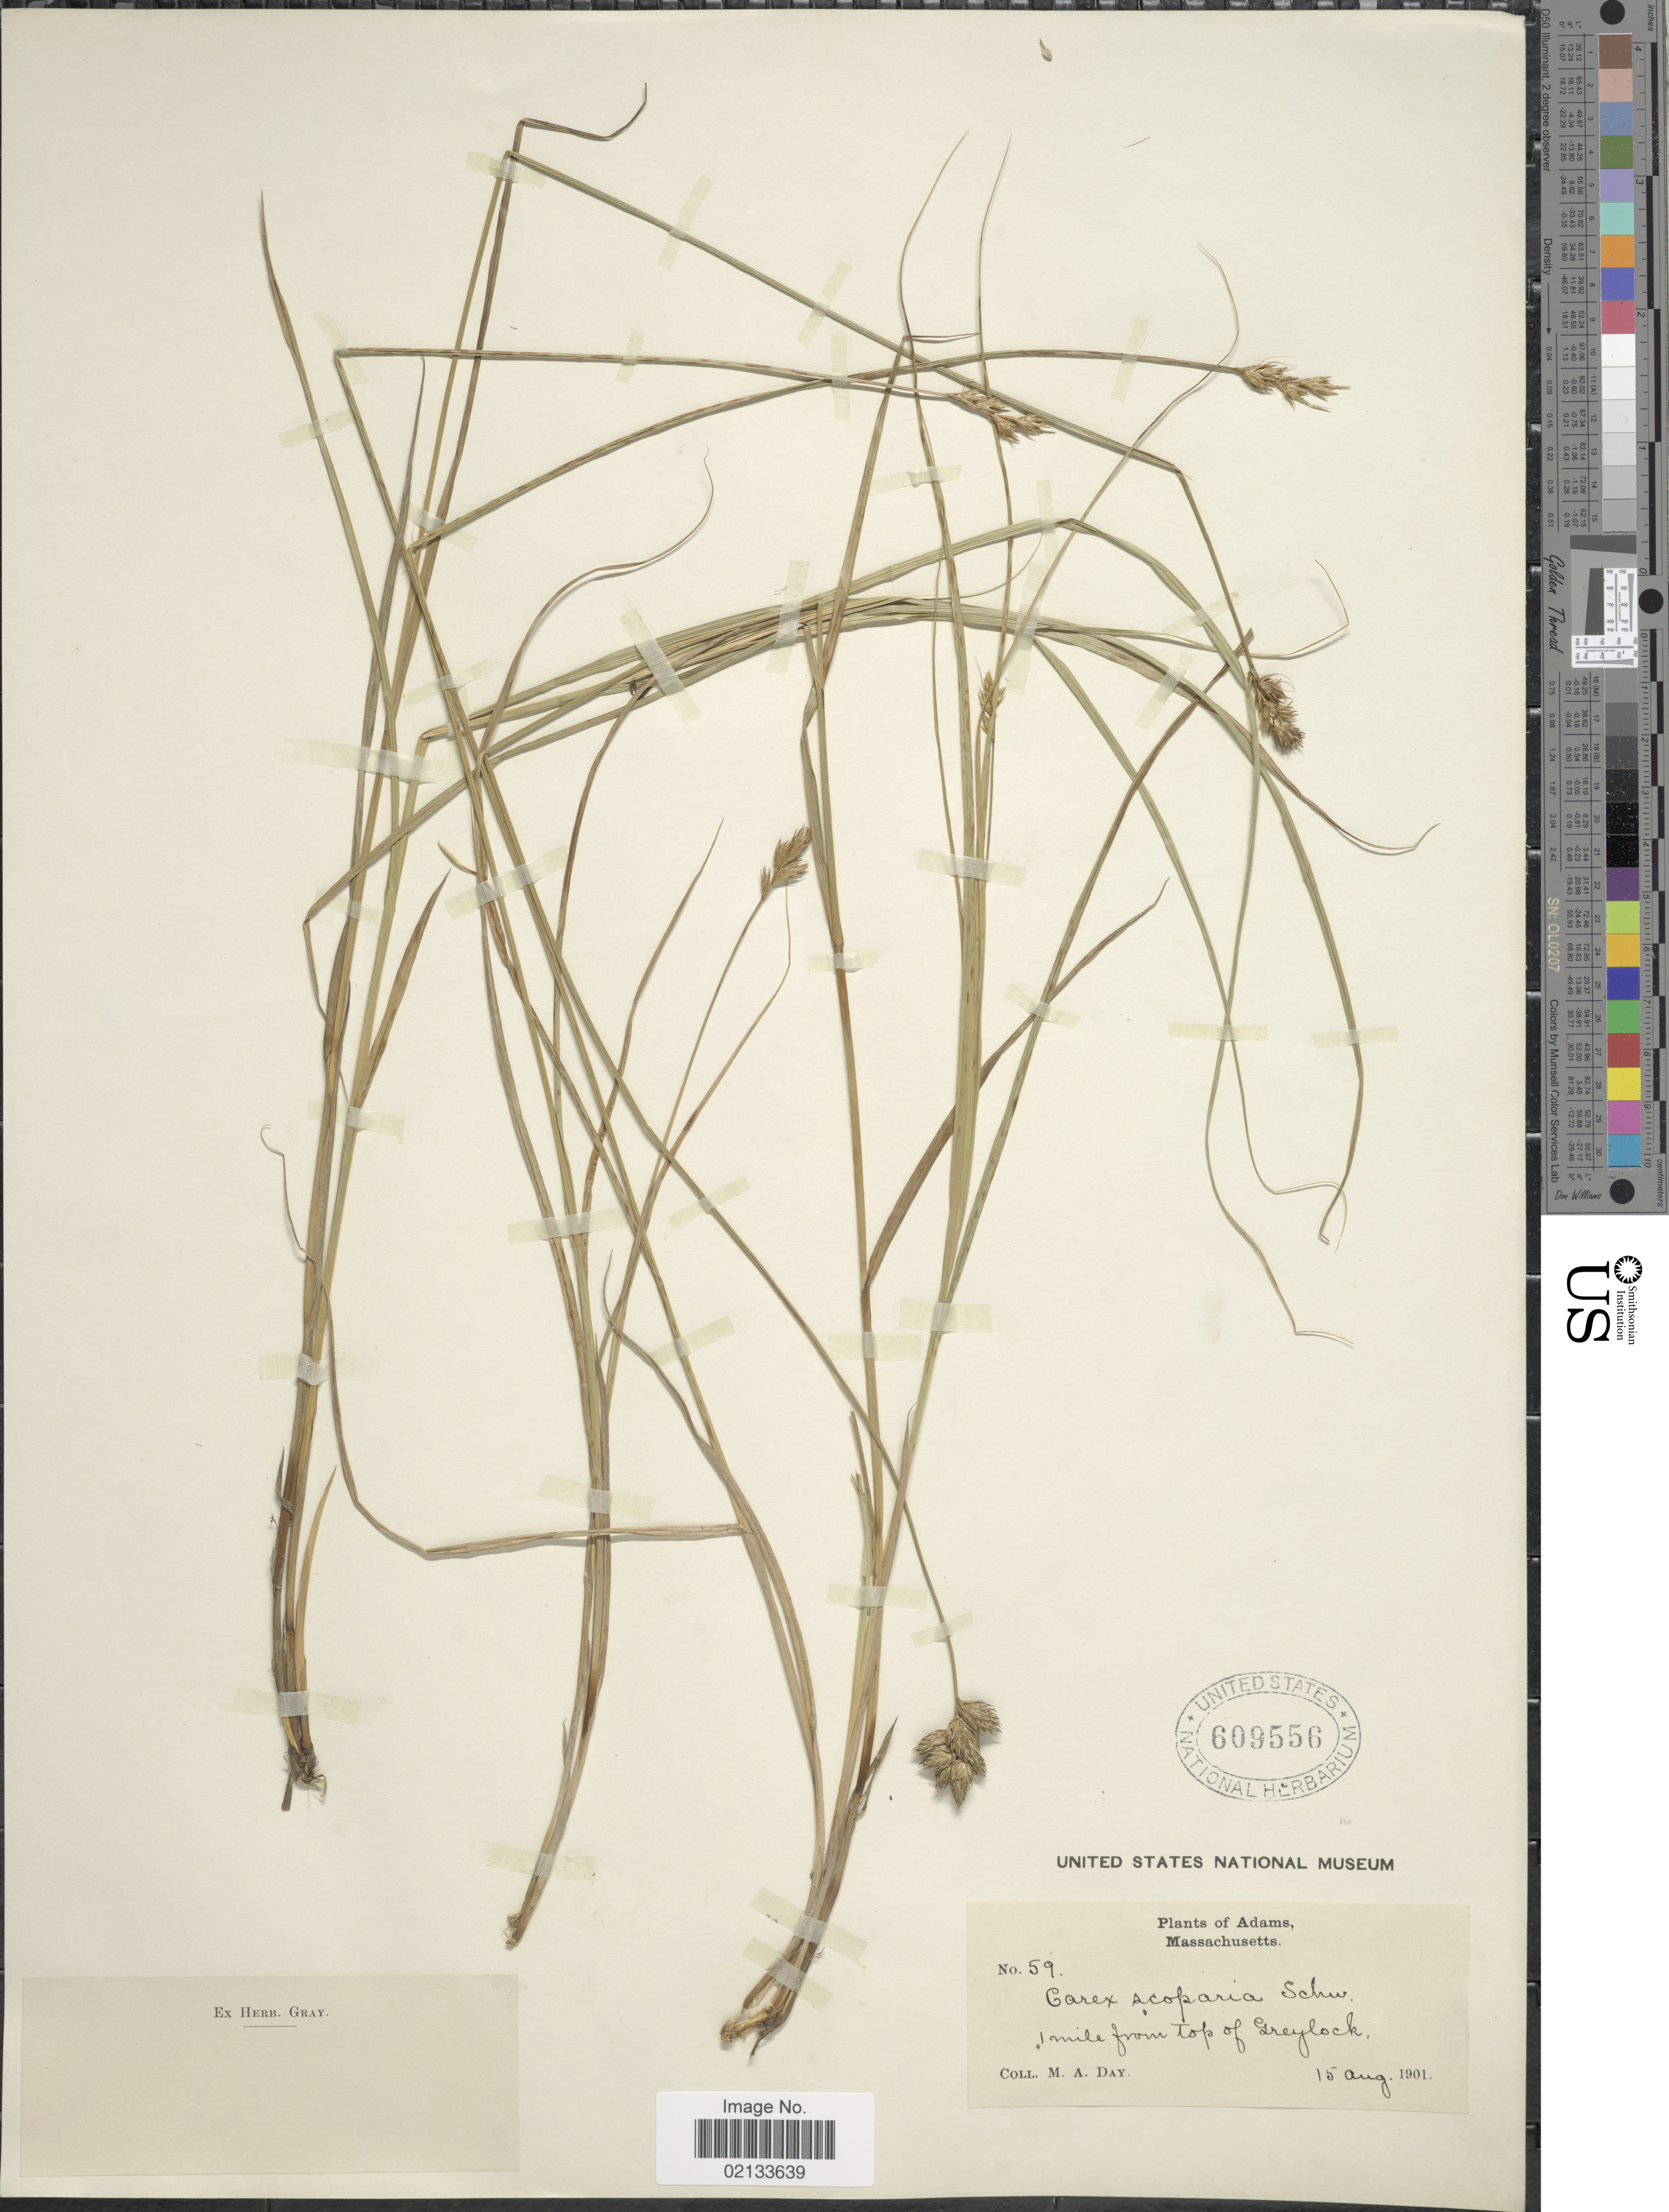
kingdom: Plantae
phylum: Tracheophyta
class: Liliopsida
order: Poales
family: Cyperaceae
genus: Carex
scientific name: Carex scoparia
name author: Schkuhr ex Willd.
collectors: M. Day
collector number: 59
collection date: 1901-08-15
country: United States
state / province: Massachusetts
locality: Adams, 1 mile from Top of Greylock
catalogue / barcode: US 609556